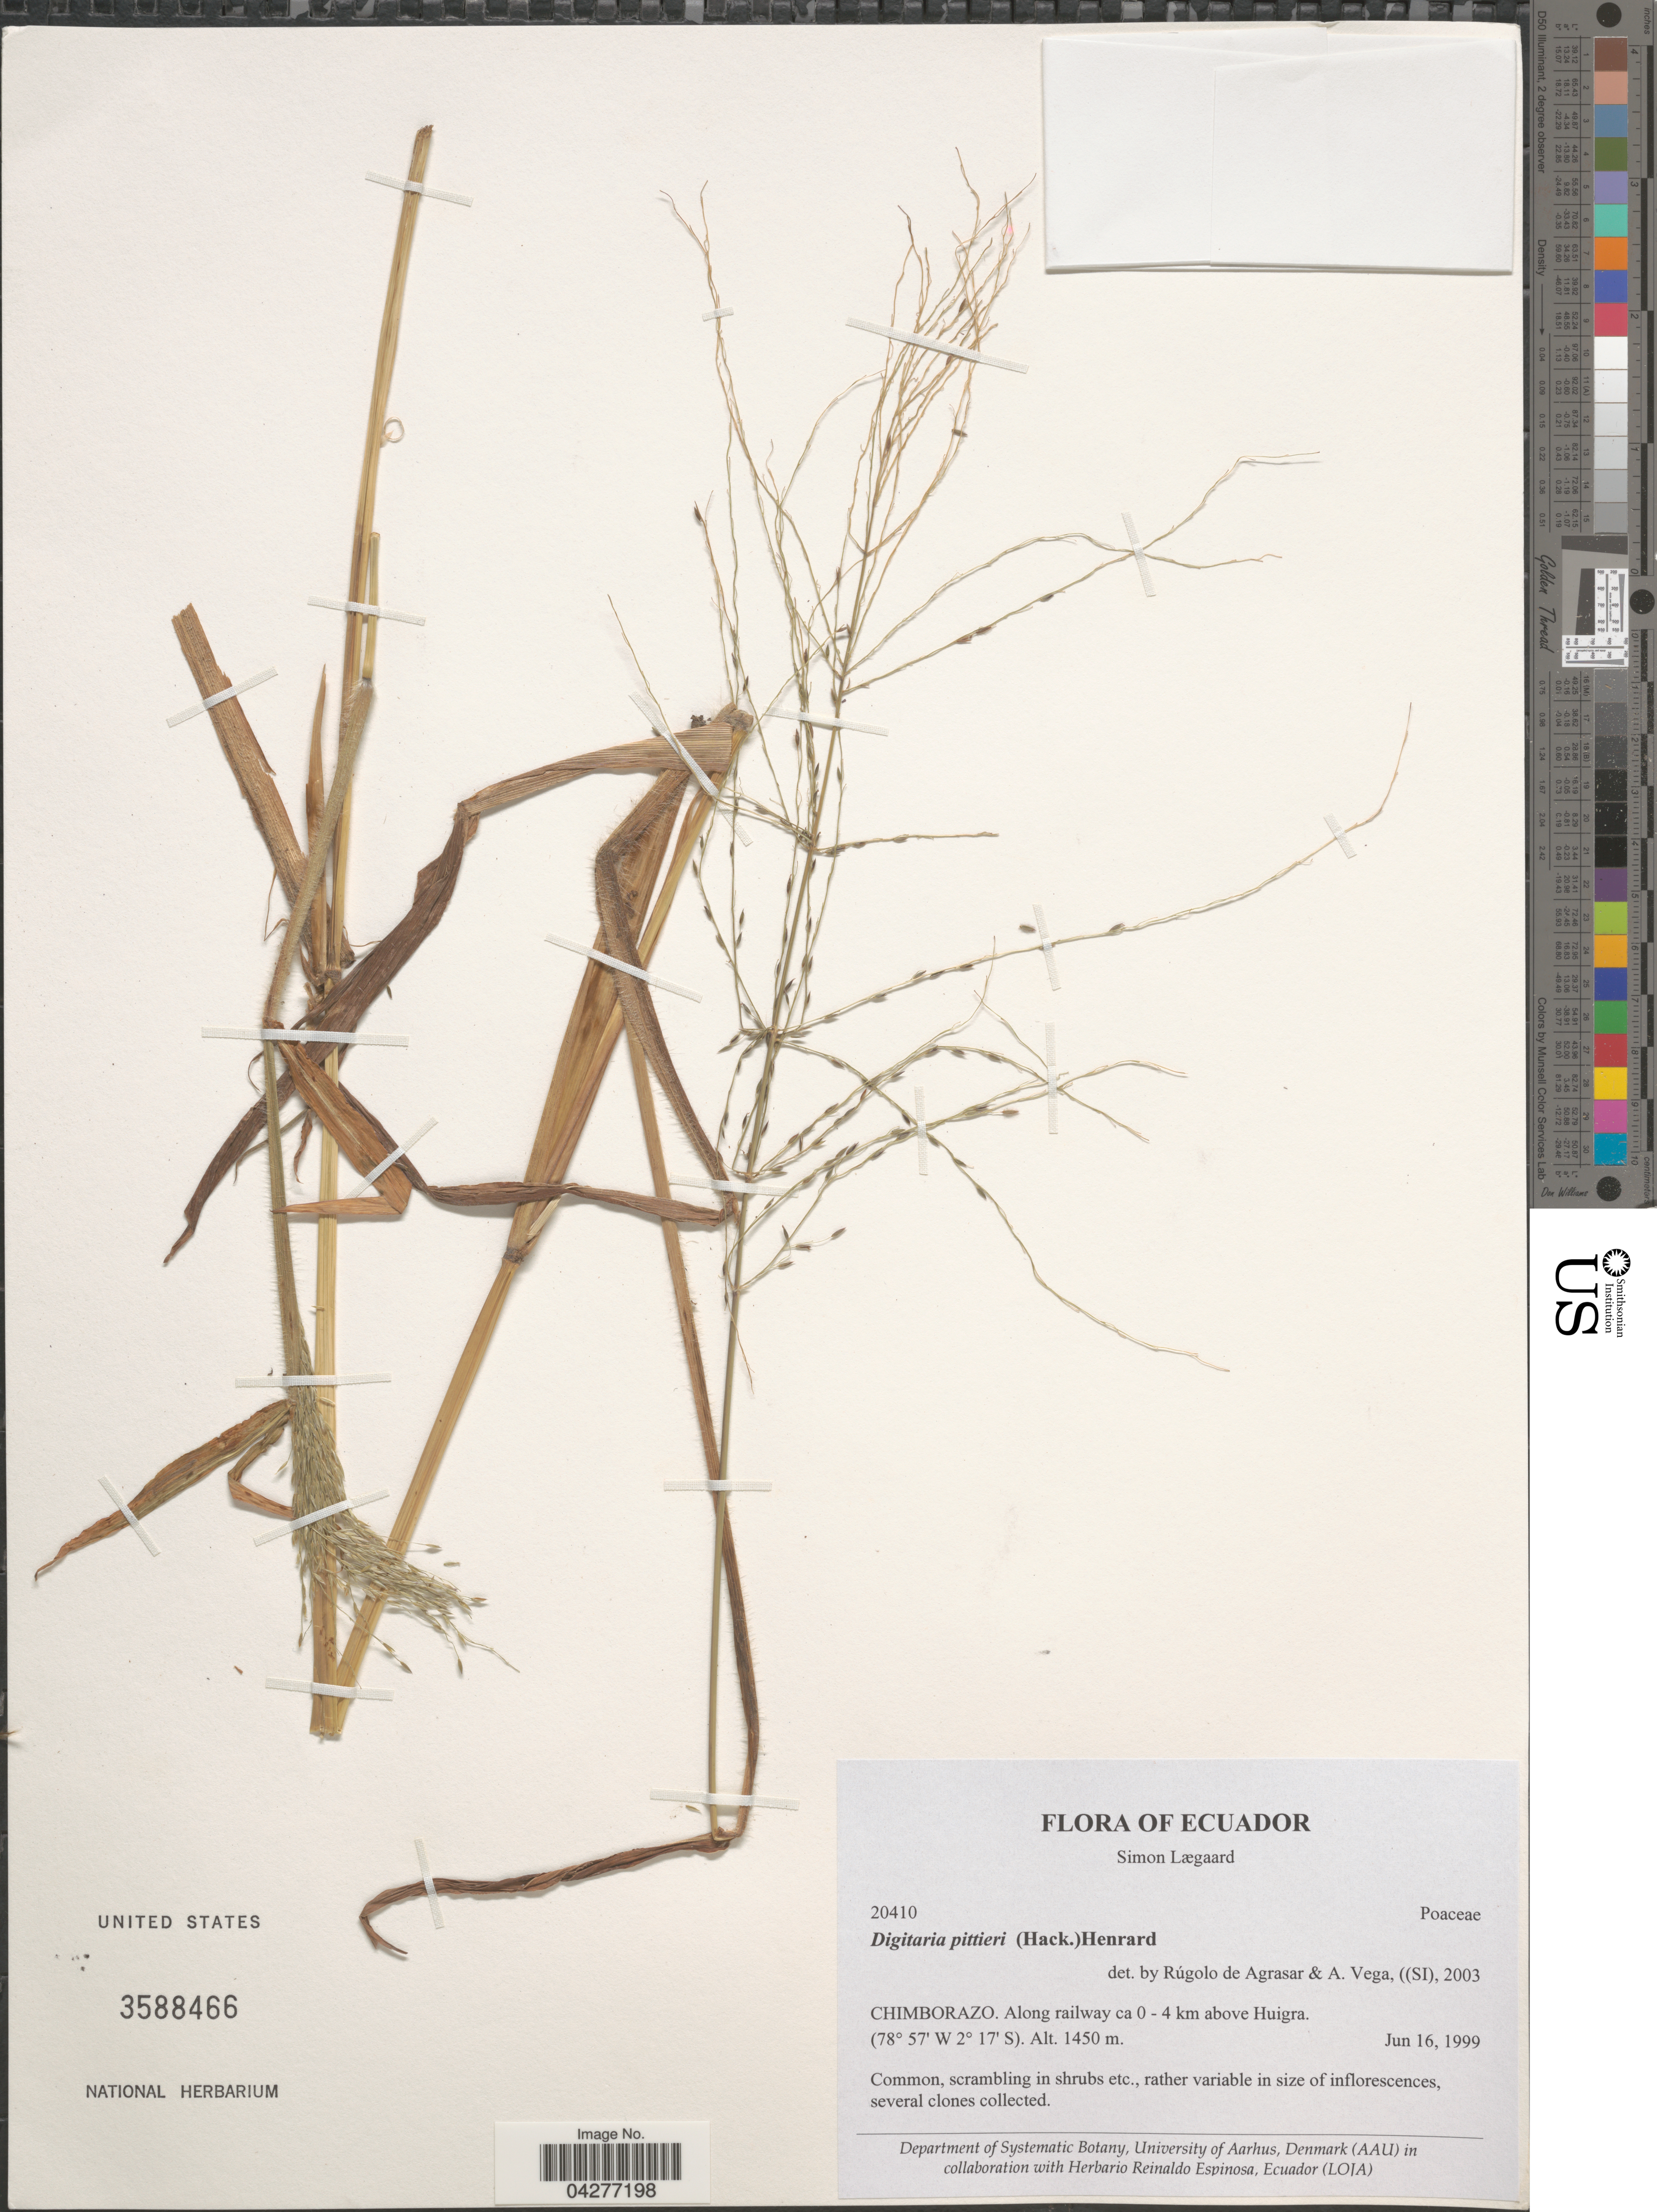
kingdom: Plantae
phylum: Tracheophyta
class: Liliopsida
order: Poales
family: Poaceae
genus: Digitaria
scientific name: Digitaria pittieri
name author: (Hack.) Henr.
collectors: S. Lægaard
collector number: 20410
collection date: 1999-06-16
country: Ecuador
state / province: Chimborazo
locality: Along railway ca 0 - 4 km above Huigra.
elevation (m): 1450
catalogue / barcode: US 3588466